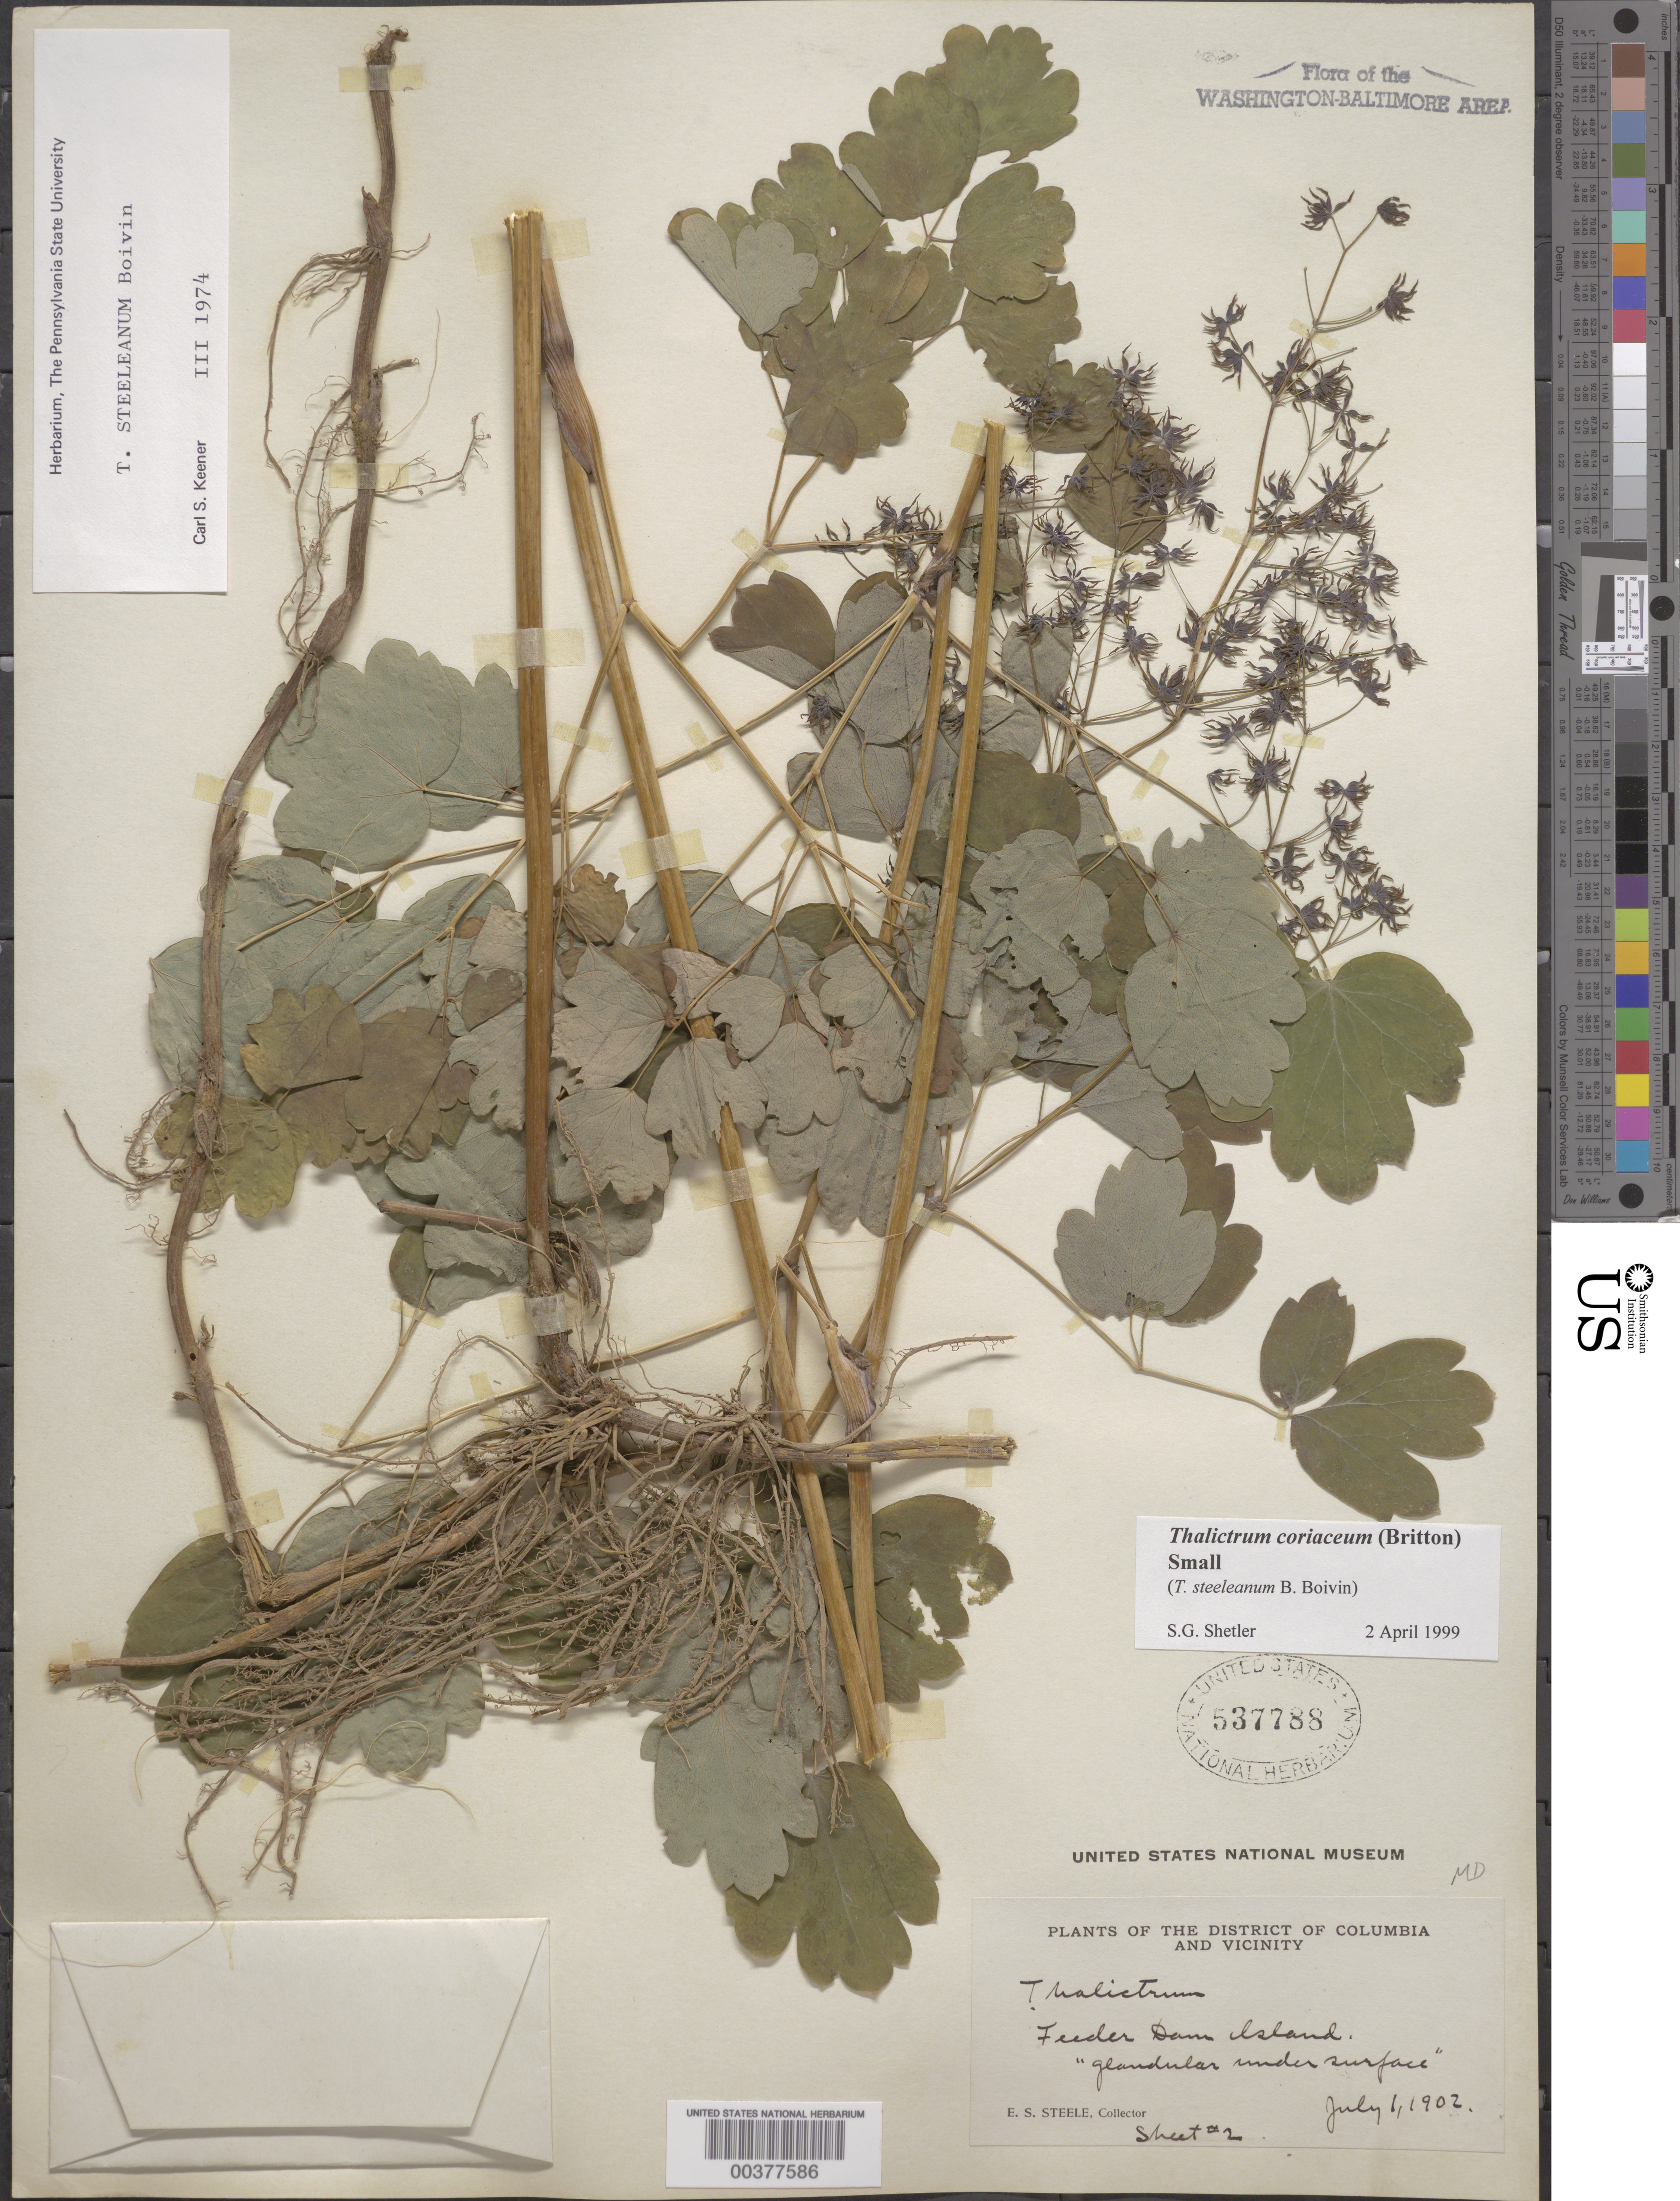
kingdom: Plantae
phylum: Tracheophyta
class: Magnoliopsida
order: Ranunculales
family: Ranunculaceae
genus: Thalictrum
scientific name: Thalictrum coriaceum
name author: (Britton) Small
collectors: E. Steele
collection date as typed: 01 Jul 1902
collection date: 1902-07-01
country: United States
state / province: Maryland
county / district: Montgomery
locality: Feeder Dam Island C. & O. Canal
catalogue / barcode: US 537788